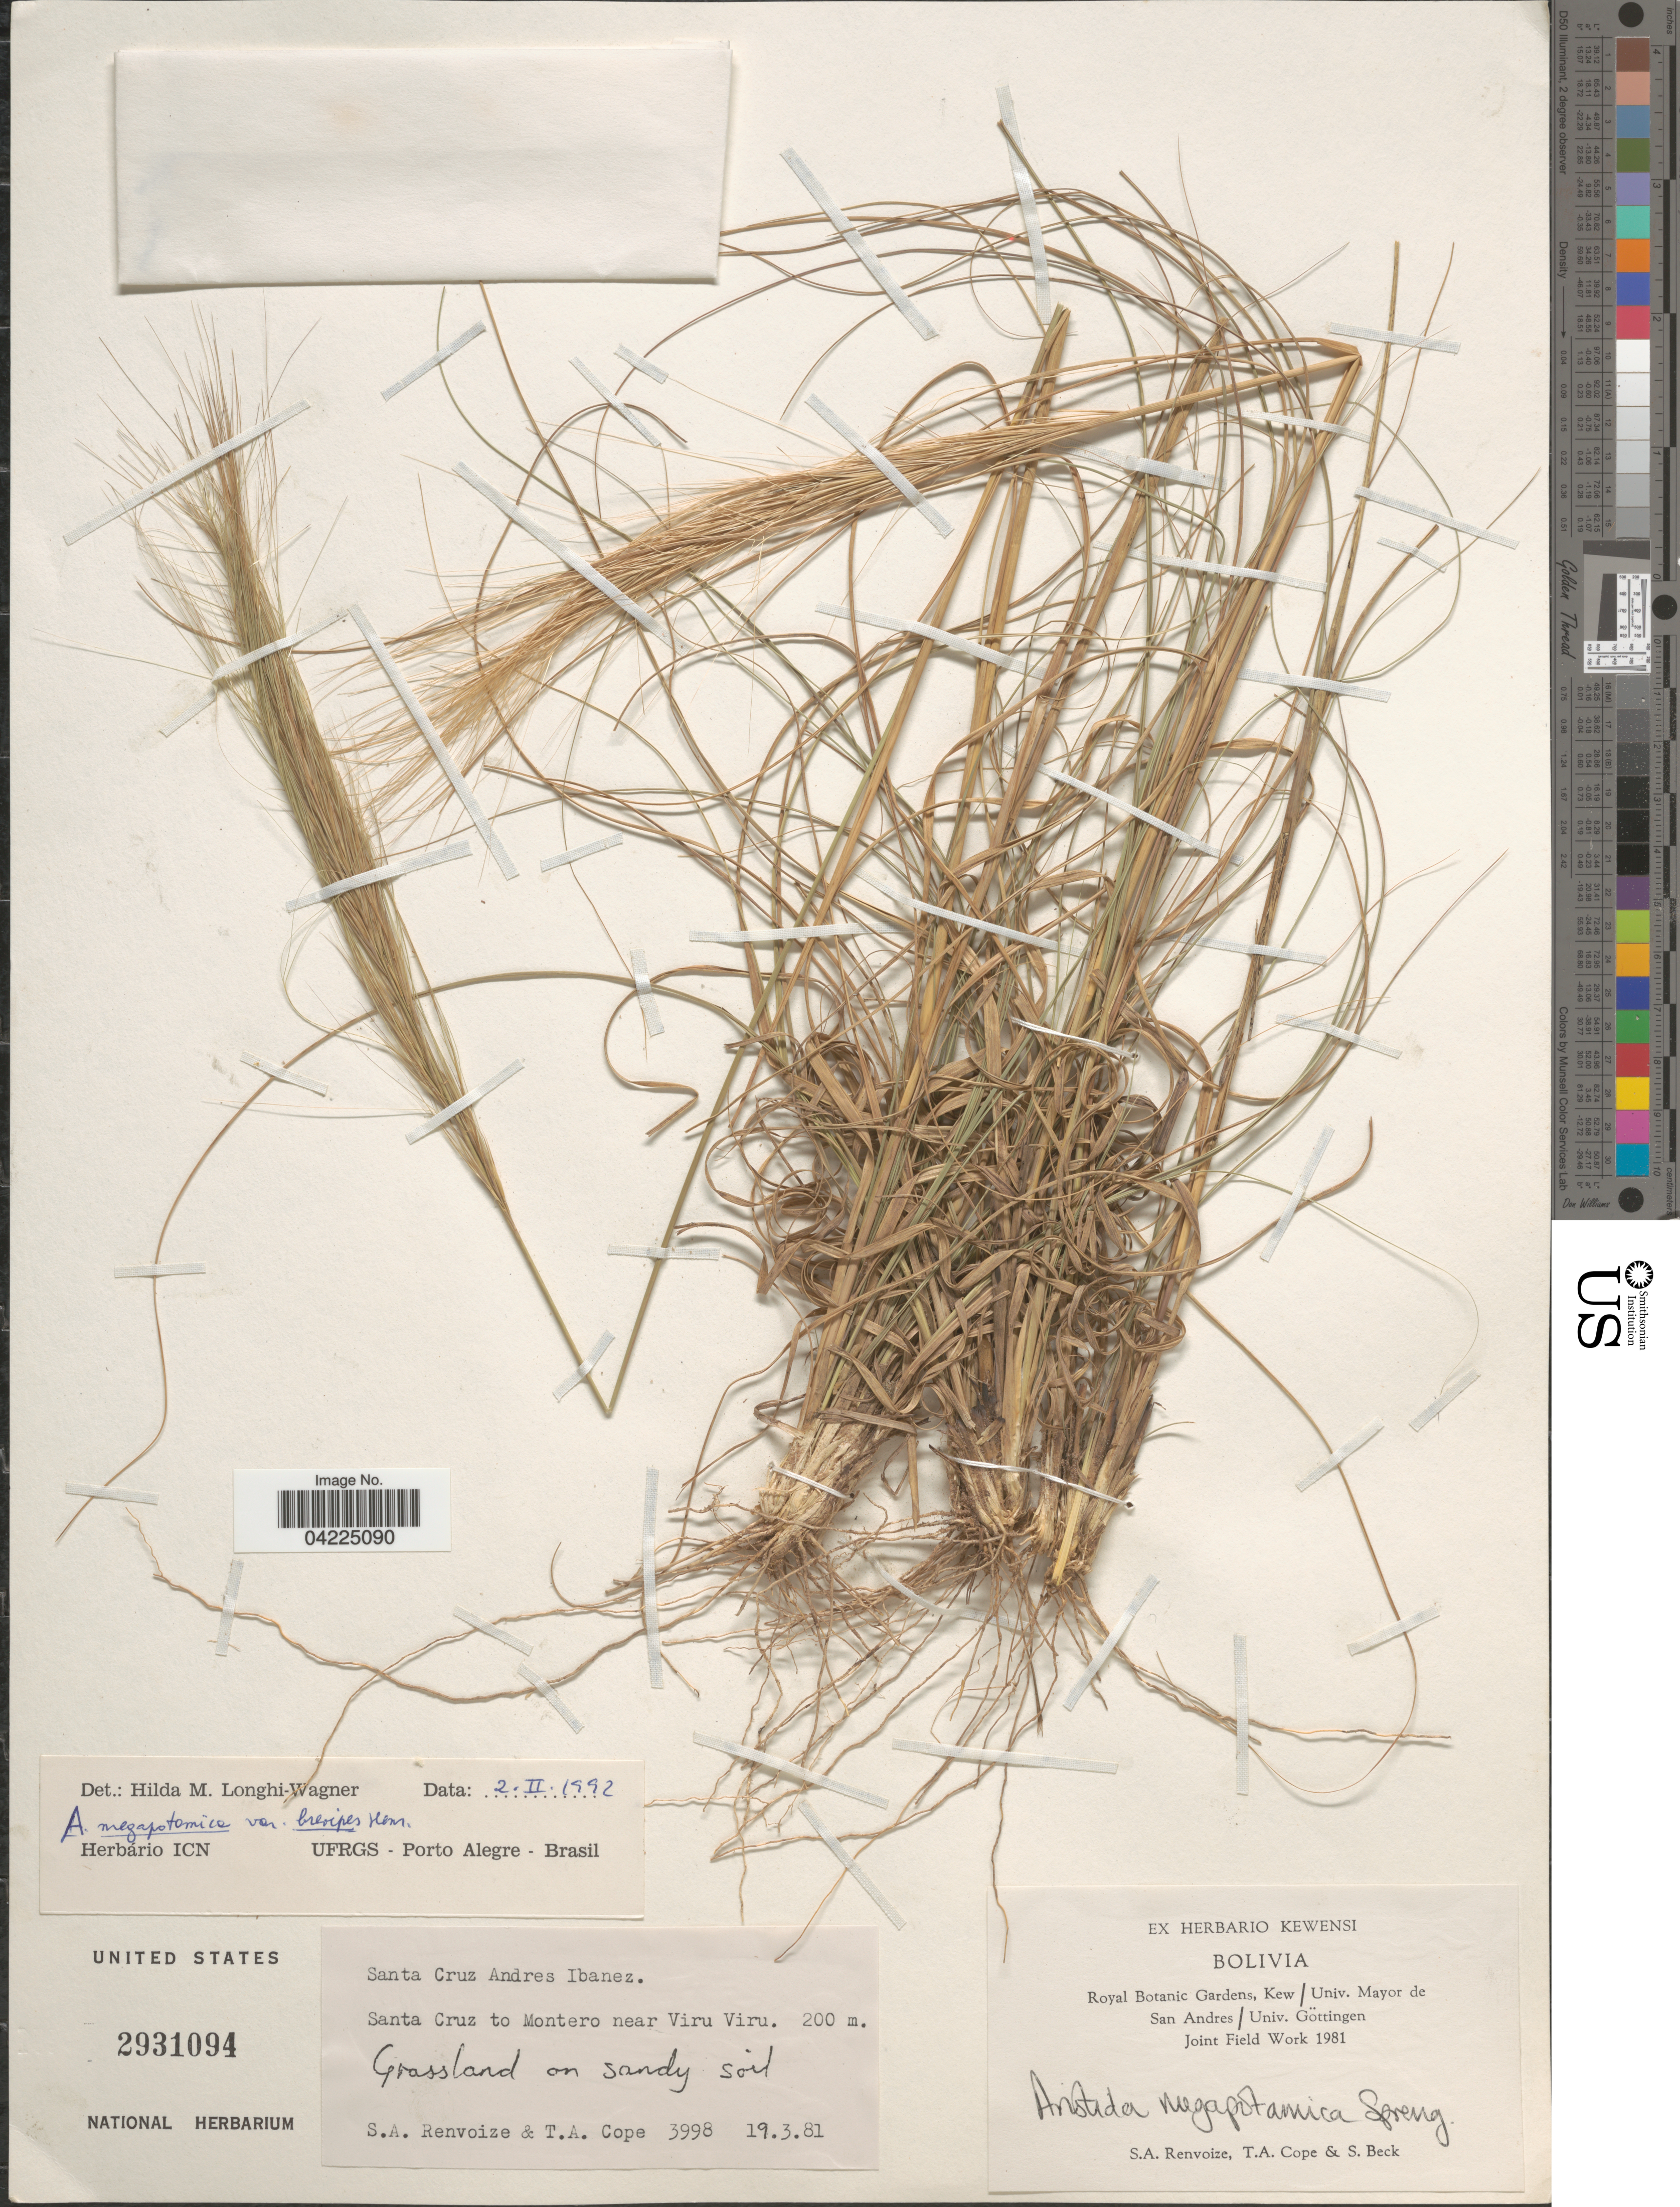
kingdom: Plantae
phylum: Tracheophyta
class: Liliopsida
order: Poales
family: Poaceae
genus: Aristida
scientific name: Aristida megapotamica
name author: Spreng.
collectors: S. A. Renvoize & T. A. Cope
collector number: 3998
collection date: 1981-03-19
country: Bolivia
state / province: Santa Cruz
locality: Santa Cruz Andres Ibanez. Santa Cruz to Montero near Viru Viru.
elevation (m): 200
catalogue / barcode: US 2931094